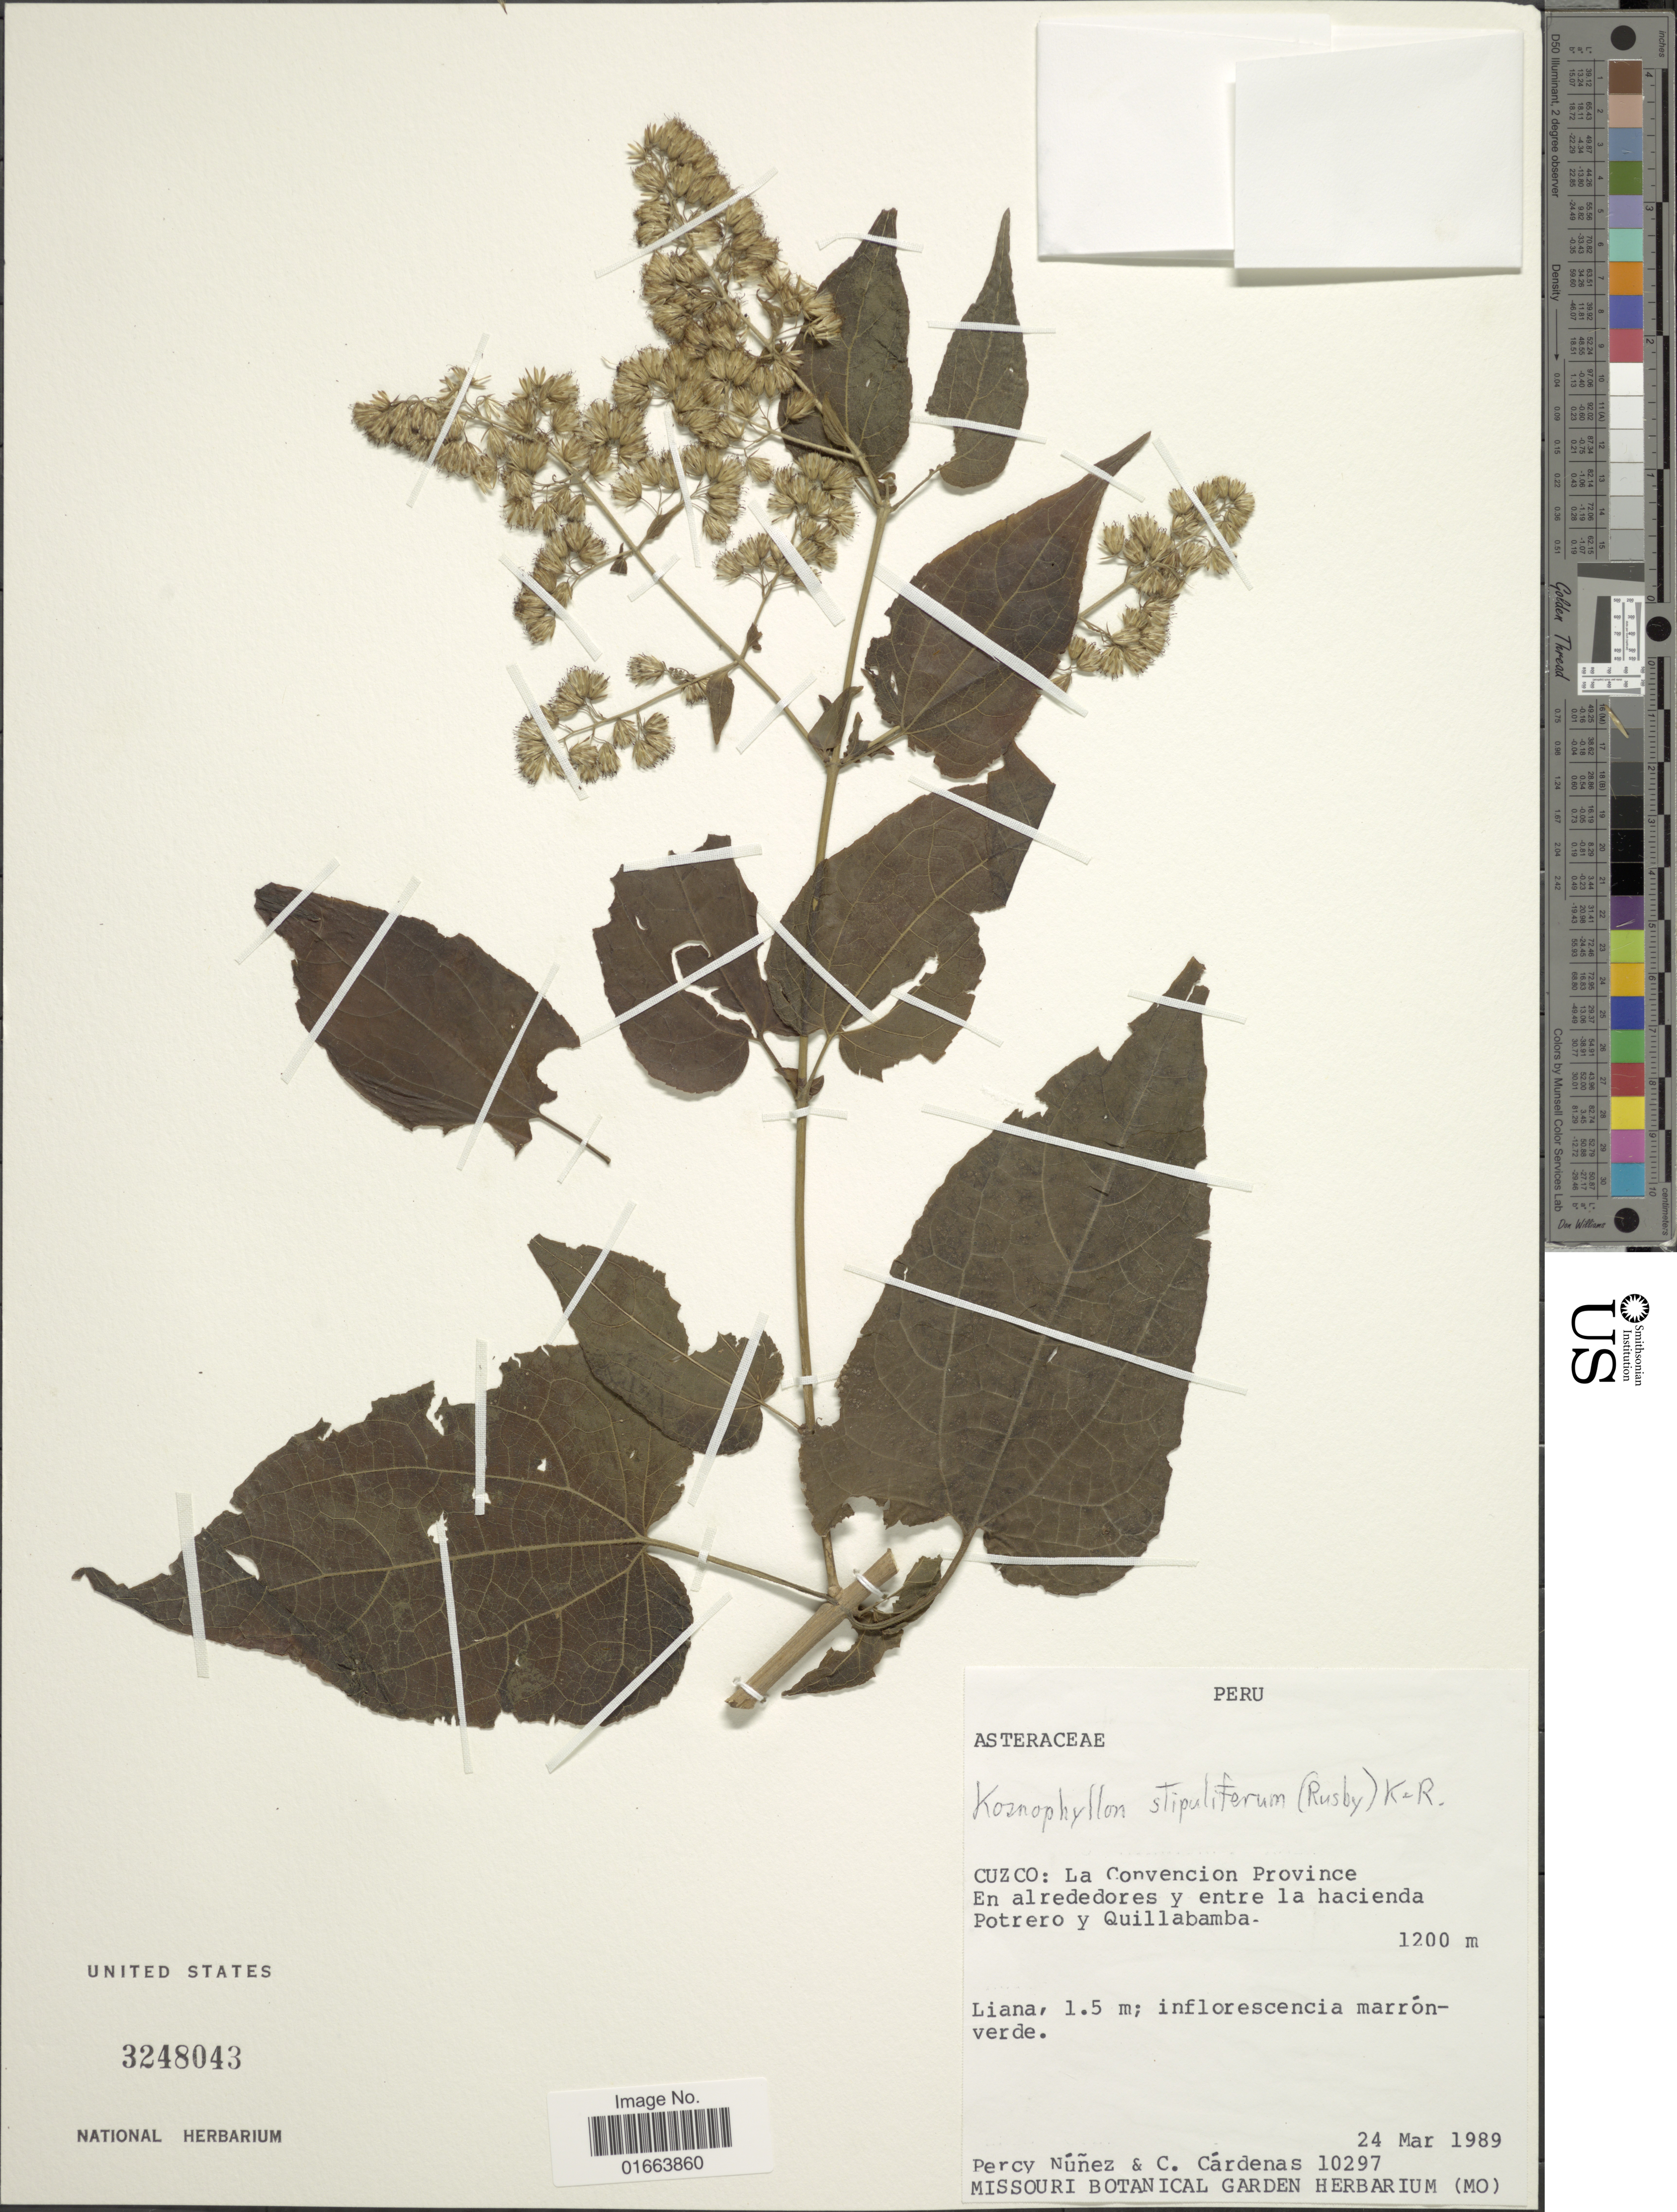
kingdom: Plantae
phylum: Tracheophyta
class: Magnoliopsida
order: Asterales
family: Asteraceae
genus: Koanophyllon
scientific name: Koanophyllon stipulifera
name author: (Rusby) R.M. King & H. Rob.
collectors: P. Nuñez V. & C. Cardenas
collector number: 10297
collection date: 1989-03-24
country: Peru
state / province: Cusco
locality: La Convencion Province. En alrededores y entre la hacienda Potrero y Quillabamba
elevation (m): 1200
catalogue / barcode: US 3248043